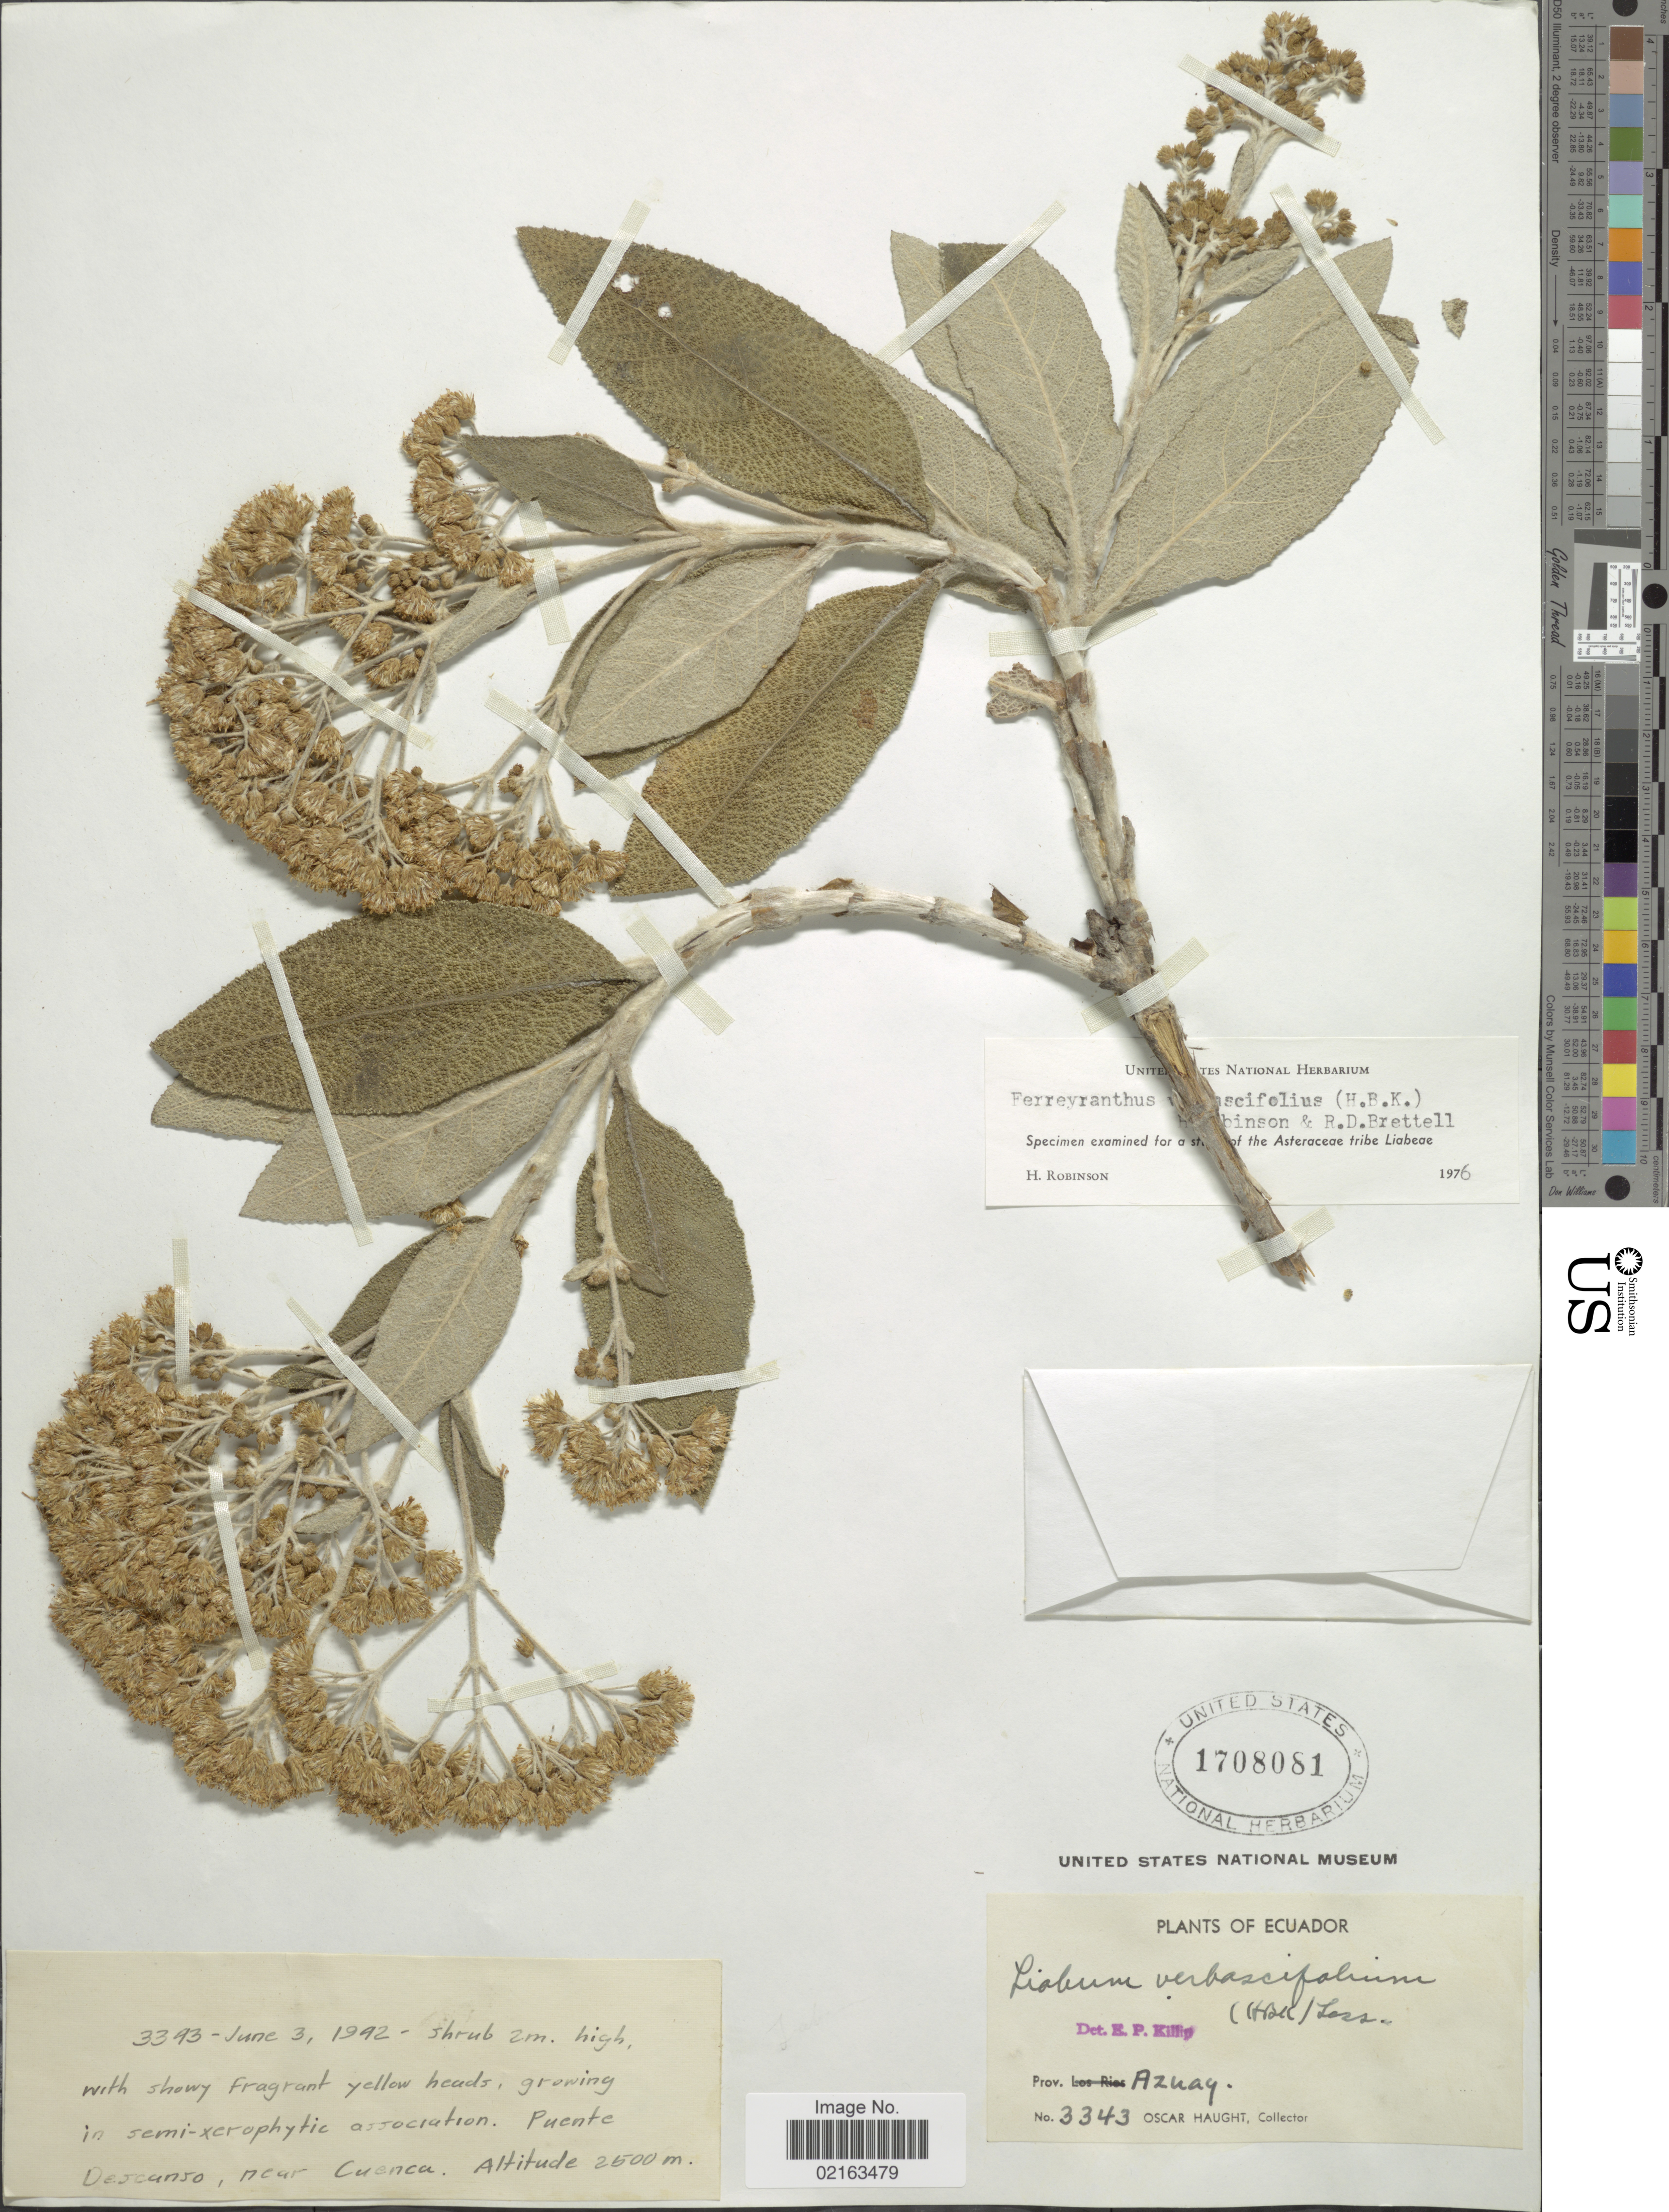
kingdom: Plantae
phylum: Tracheophyta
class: Magnoliopsida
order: Asterales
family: Asteraceae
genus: Ferreyranthus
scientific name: Ferreyranthus verbascifolius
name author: (Kunth) H. Rob. & Brettell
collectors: O. L. Haught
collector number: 3343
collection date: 1942-06-03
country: Ecuador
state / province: Azuay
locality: Prov. Azuay. Puente Descunso, near Cuenca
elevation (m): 2500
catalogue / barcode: US 1708081